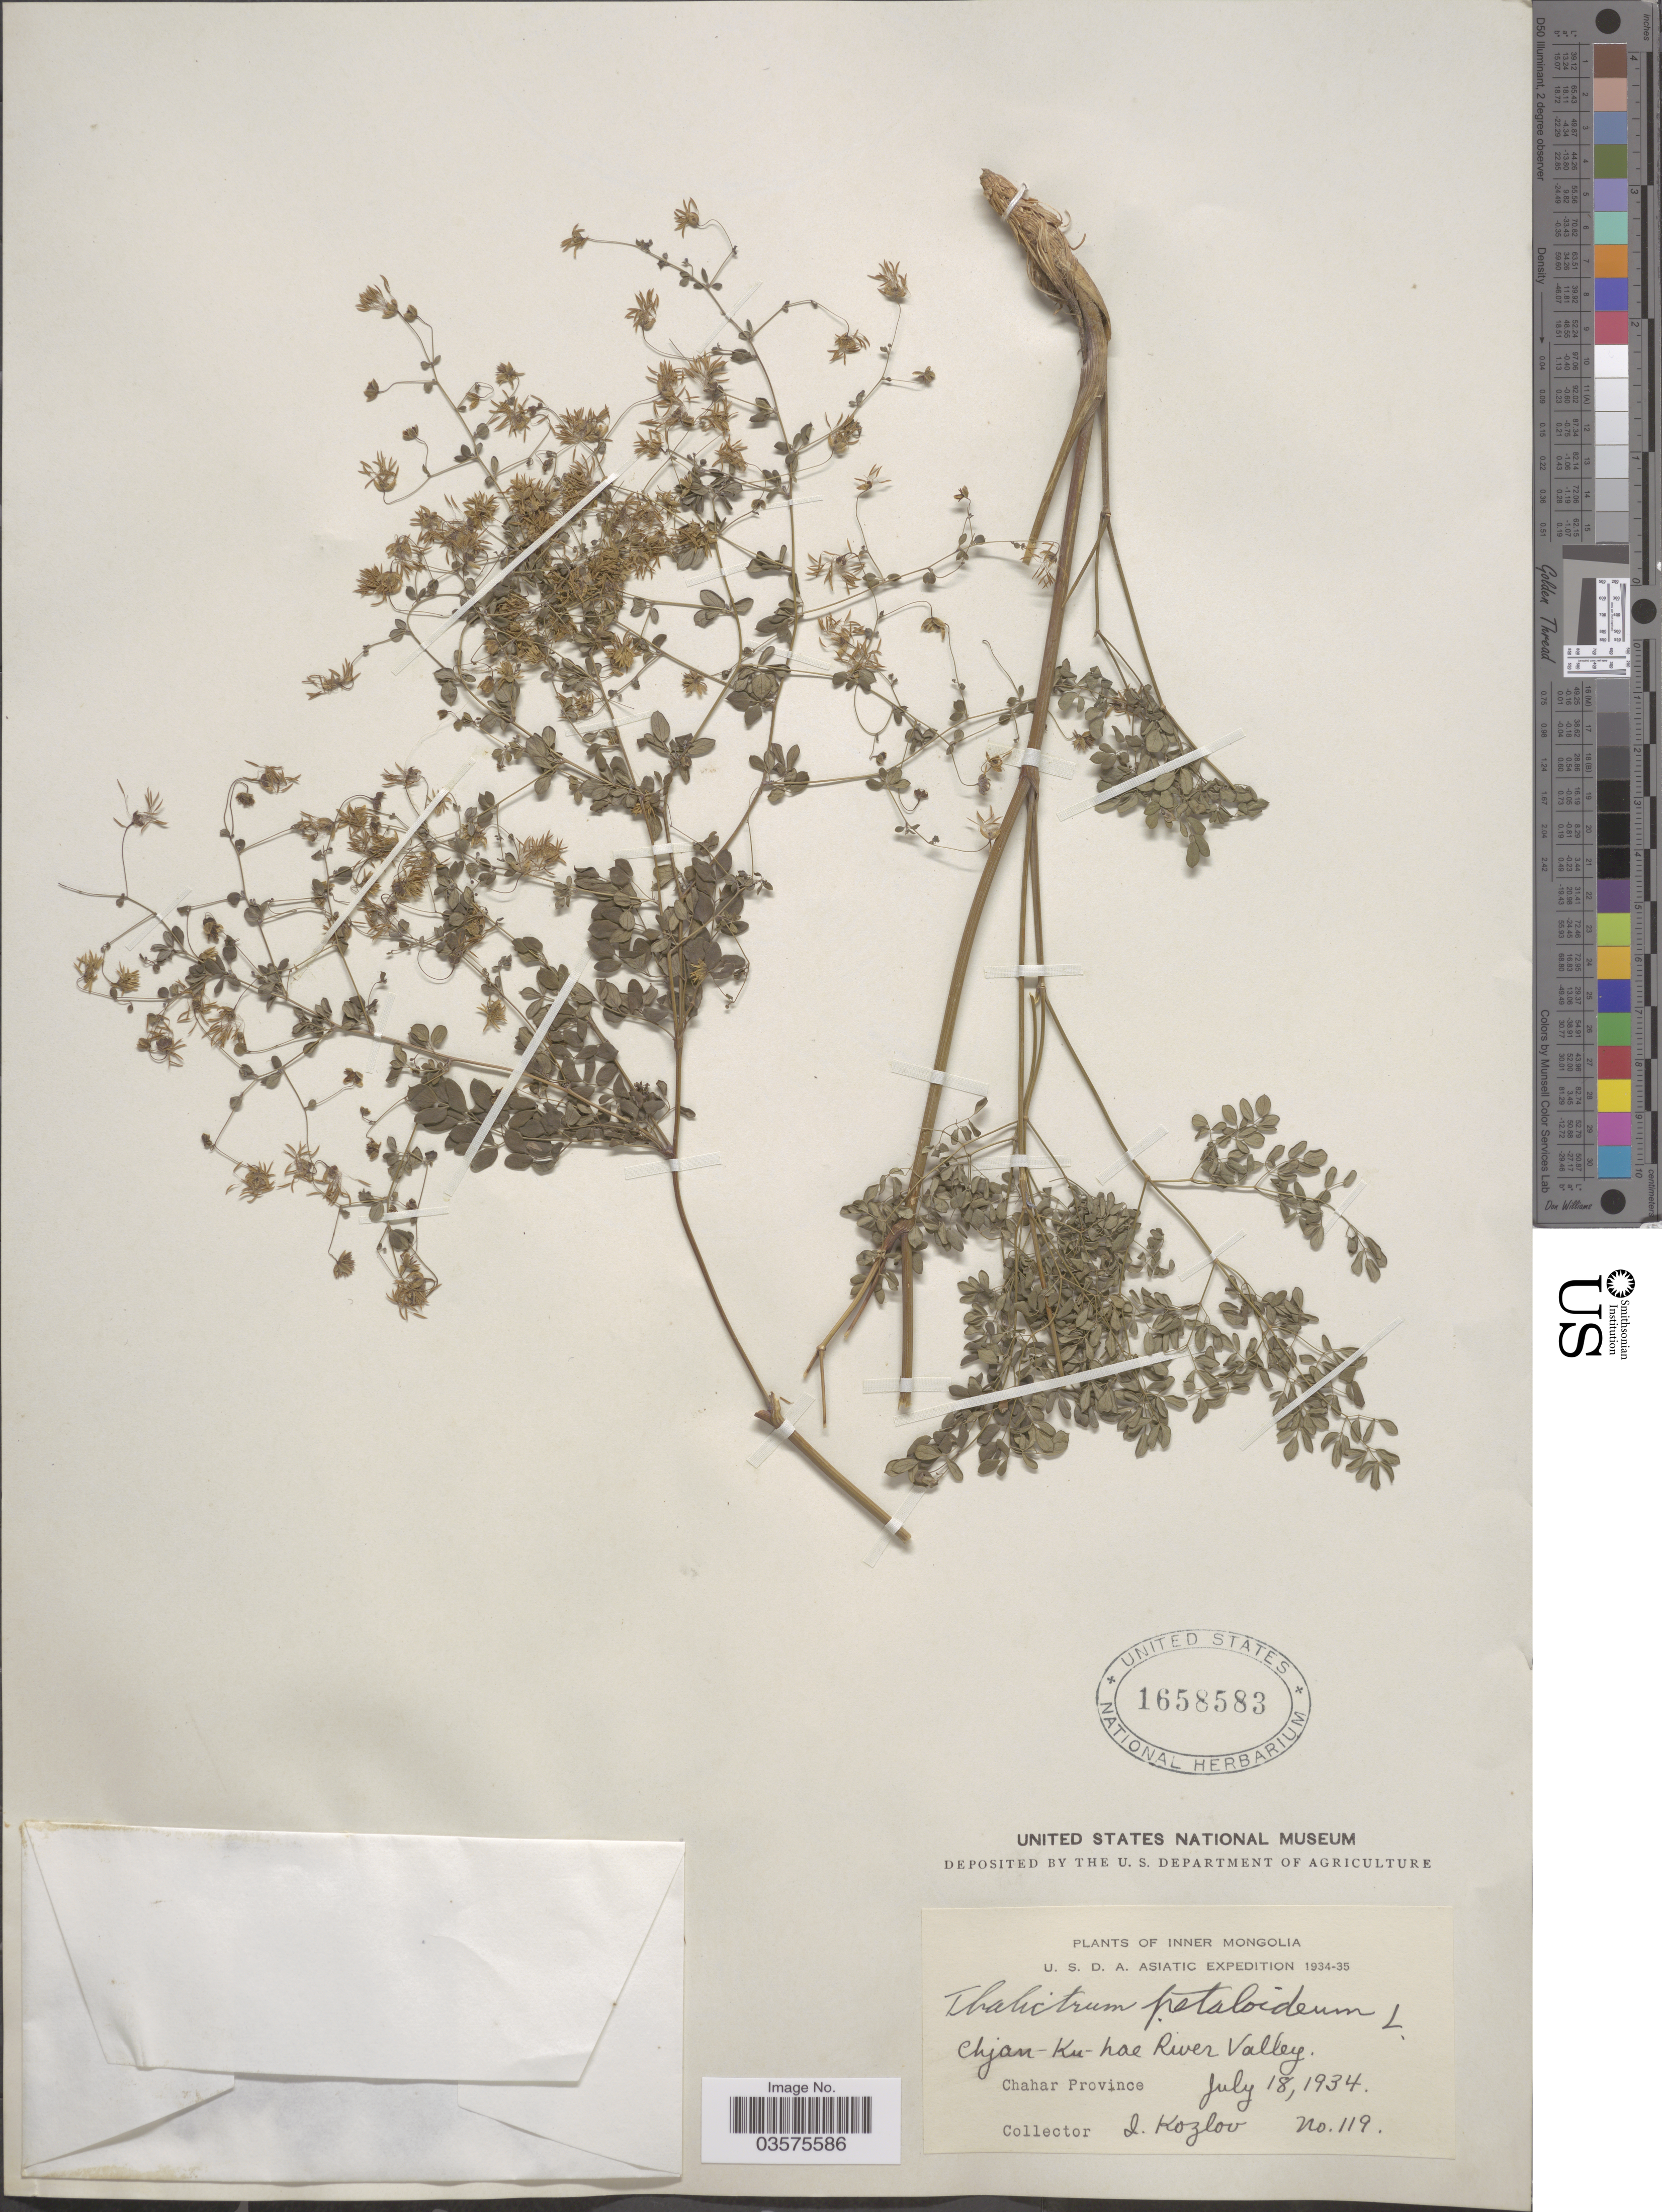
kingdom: Plantae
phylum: Tracheophyta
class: Magnoliopsida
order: Ranunculales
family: Ranunculaceae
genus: Thalictrum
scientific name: Thalictrum petaloideum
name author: L.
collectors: I. Kozlov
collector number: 119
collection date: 1934-07-18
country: China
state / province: Nei Monggol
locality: Inner Mongolia. Chjan-Ku-hae River Valley. Chahar Province.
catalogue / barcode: US 1658583